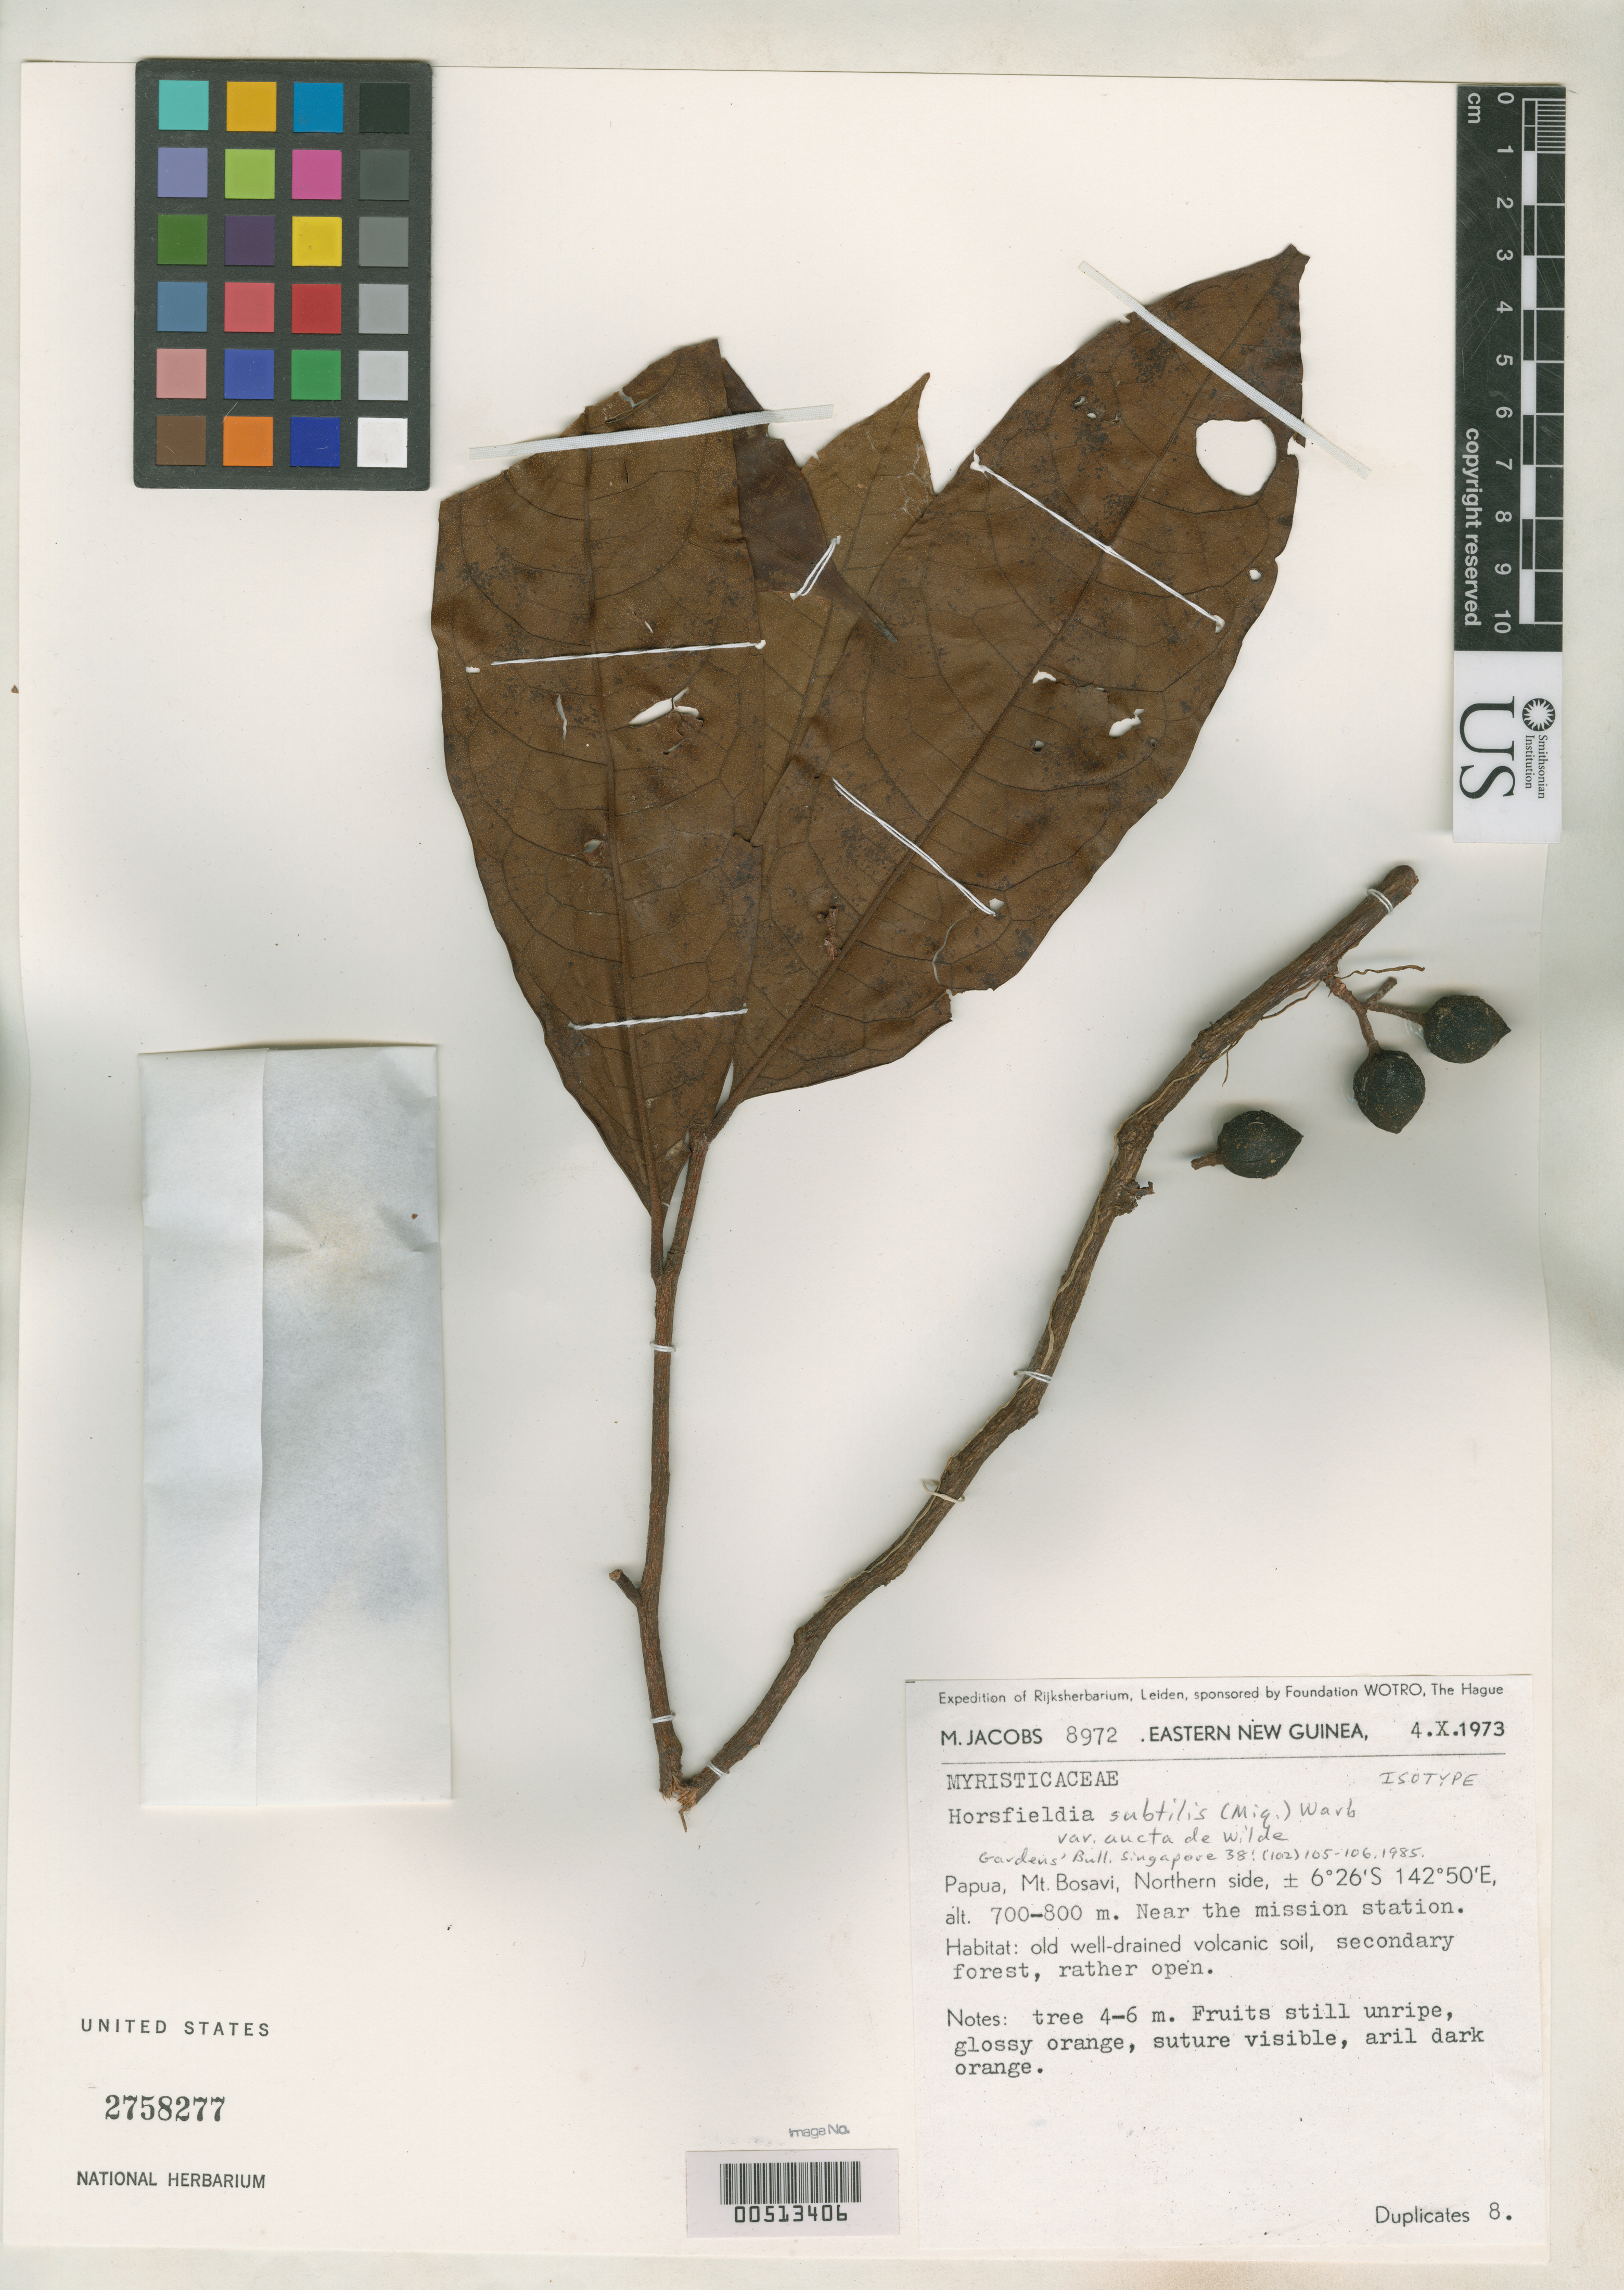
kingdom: Plantae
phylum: Tracheophyta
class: Magnoliopsida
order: Magnoliales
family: Myristicaceae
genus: Horsfieldia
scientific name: Horsfieldia subtilis var. aucta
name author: W.J. de Wilde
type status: Isotype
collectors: M. R. Jacobs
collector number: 8972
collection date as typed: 04 Oct 1973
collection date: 1973-10-04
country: Papua New Guinea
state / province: Southern Highlands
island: New Guinea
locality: Mt. Bosavi, northern side, near mission station.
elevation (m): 700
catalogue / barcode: US 2758277